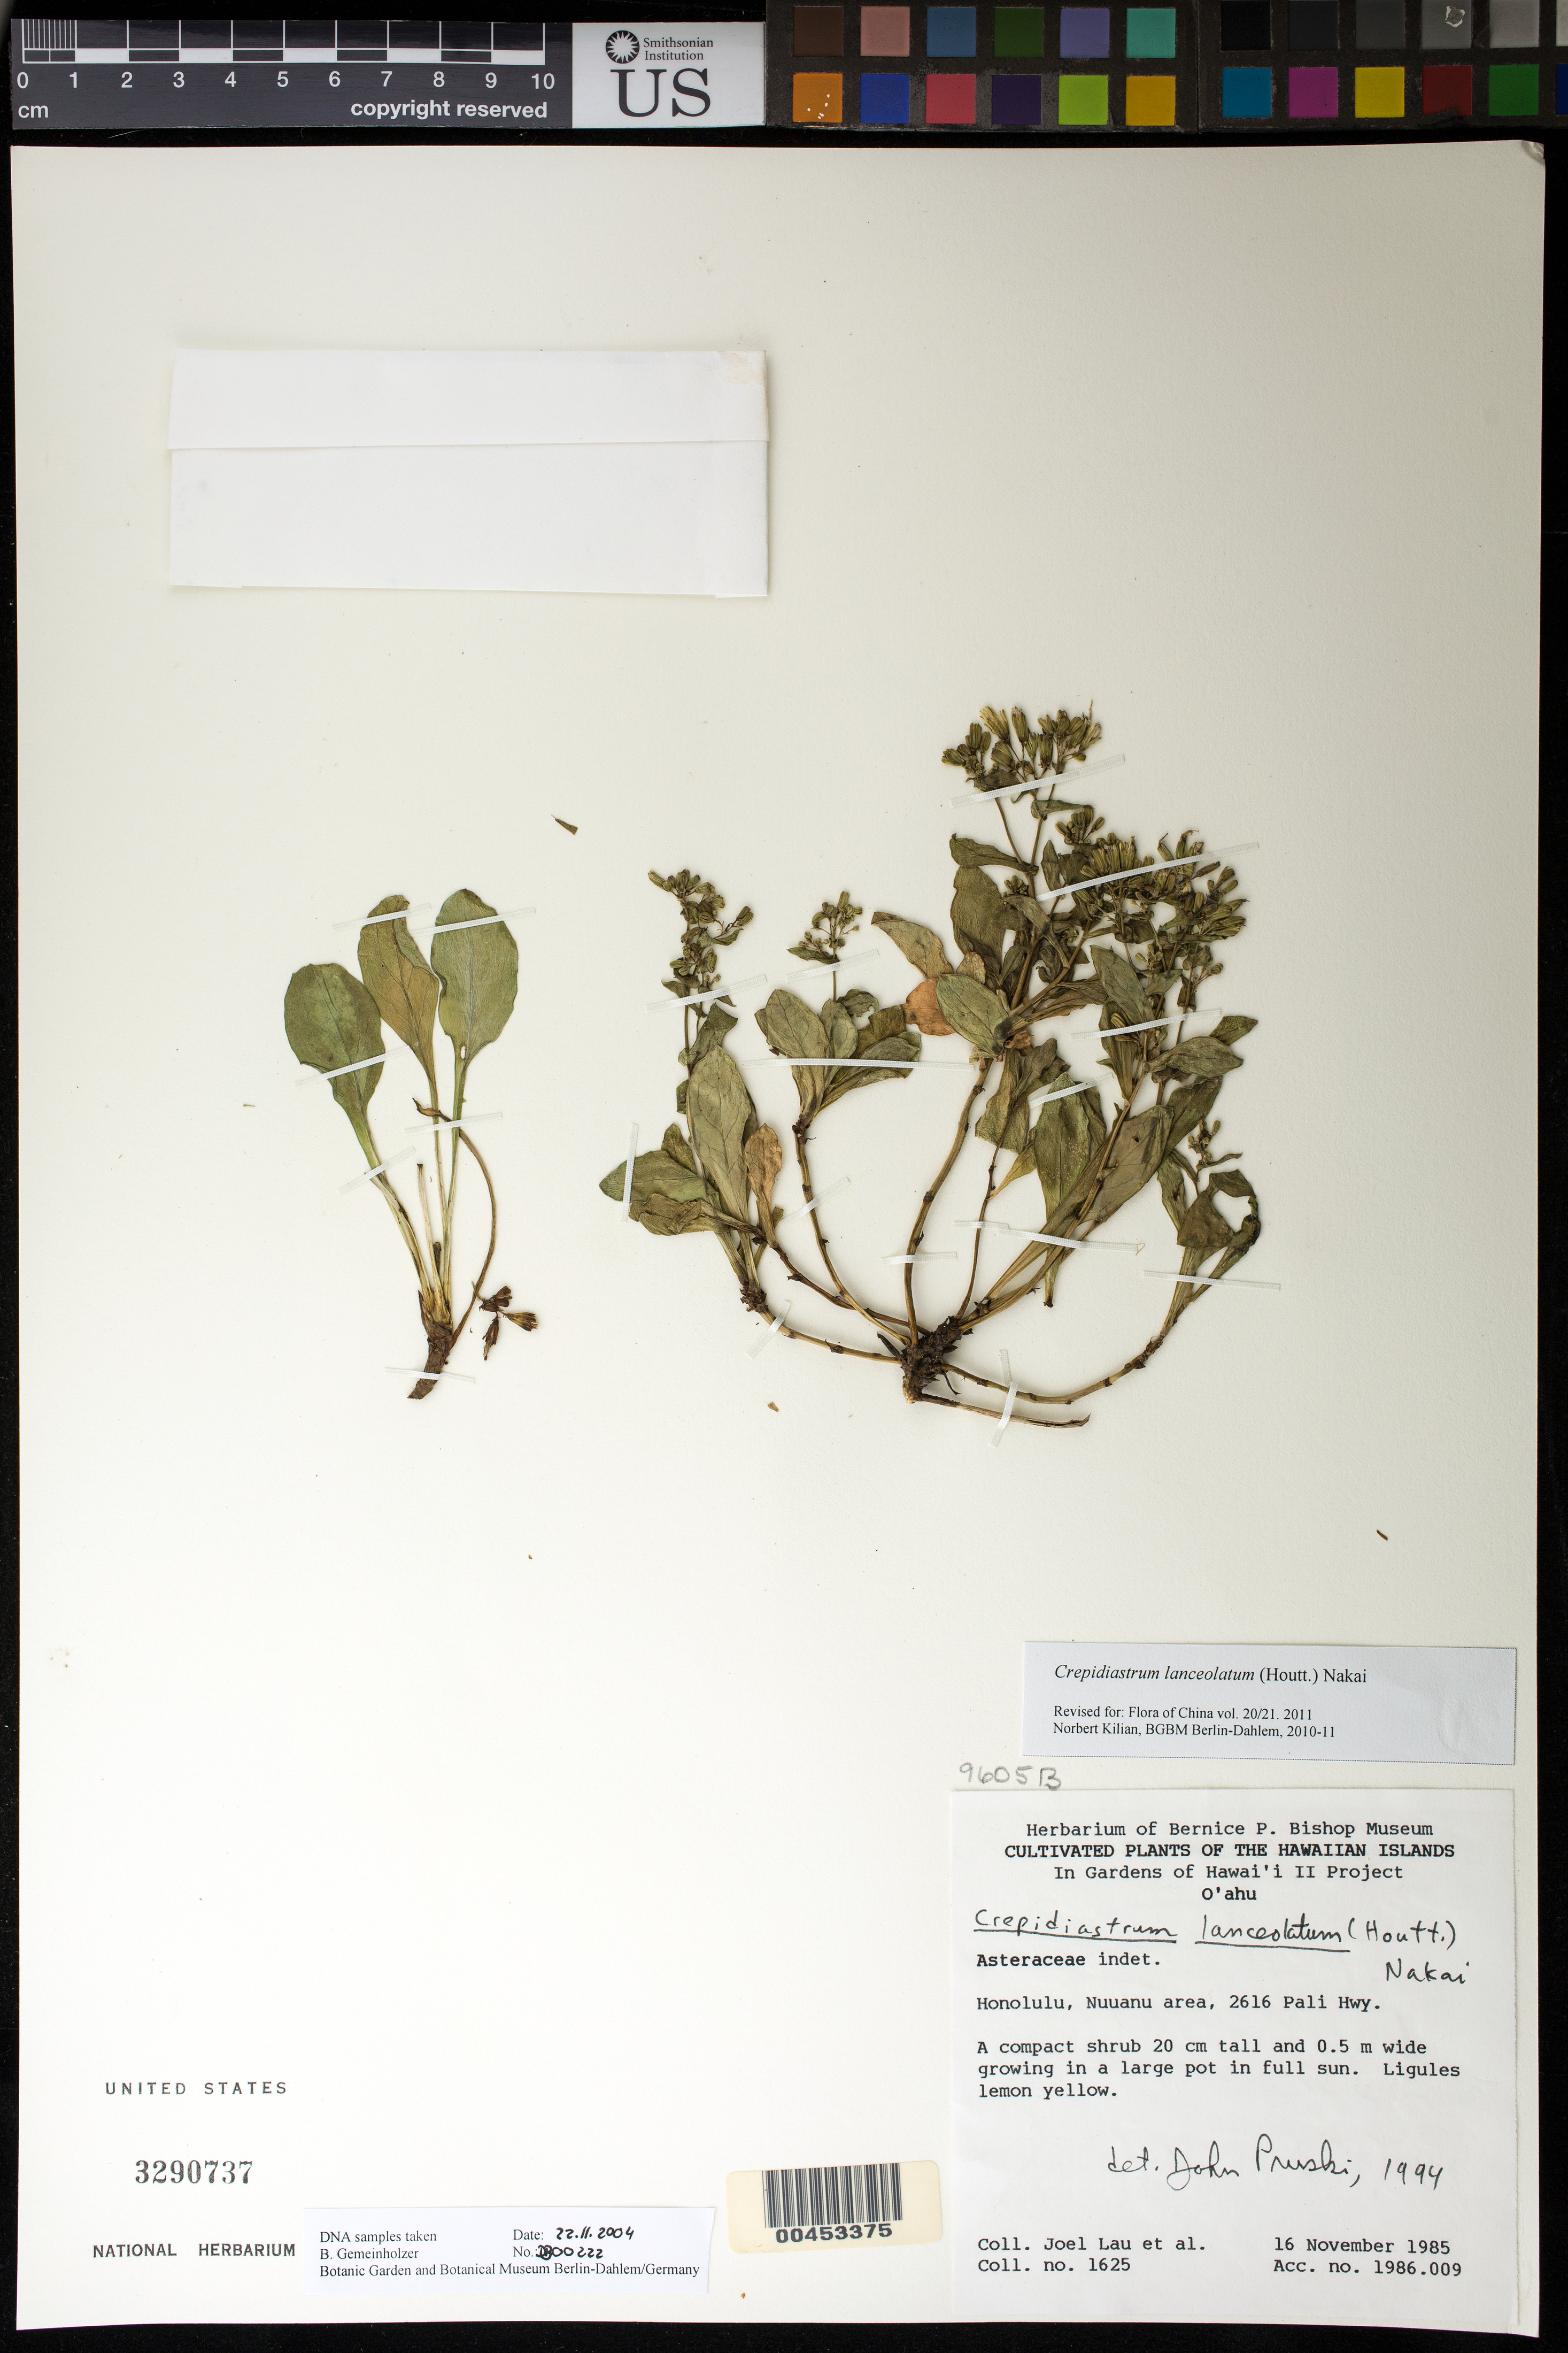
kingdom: Plantae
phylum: Tracheophyta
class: Magnoliopsida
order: Asterales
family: Asteraceae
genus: Crepidiastrum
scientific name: Crepidiastrum lanceolatum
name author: (Houtt.) Nakai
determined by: Pruski, J. F.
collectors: J. Lau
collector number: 1625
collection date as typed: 16 Nov 1985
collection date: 1985-11-16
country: United States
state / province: Hawaii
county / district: Honolulu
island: Oahu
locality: Honolulu, Nuuanu area, 2616 Pali Hwy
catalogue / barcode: US 3290737